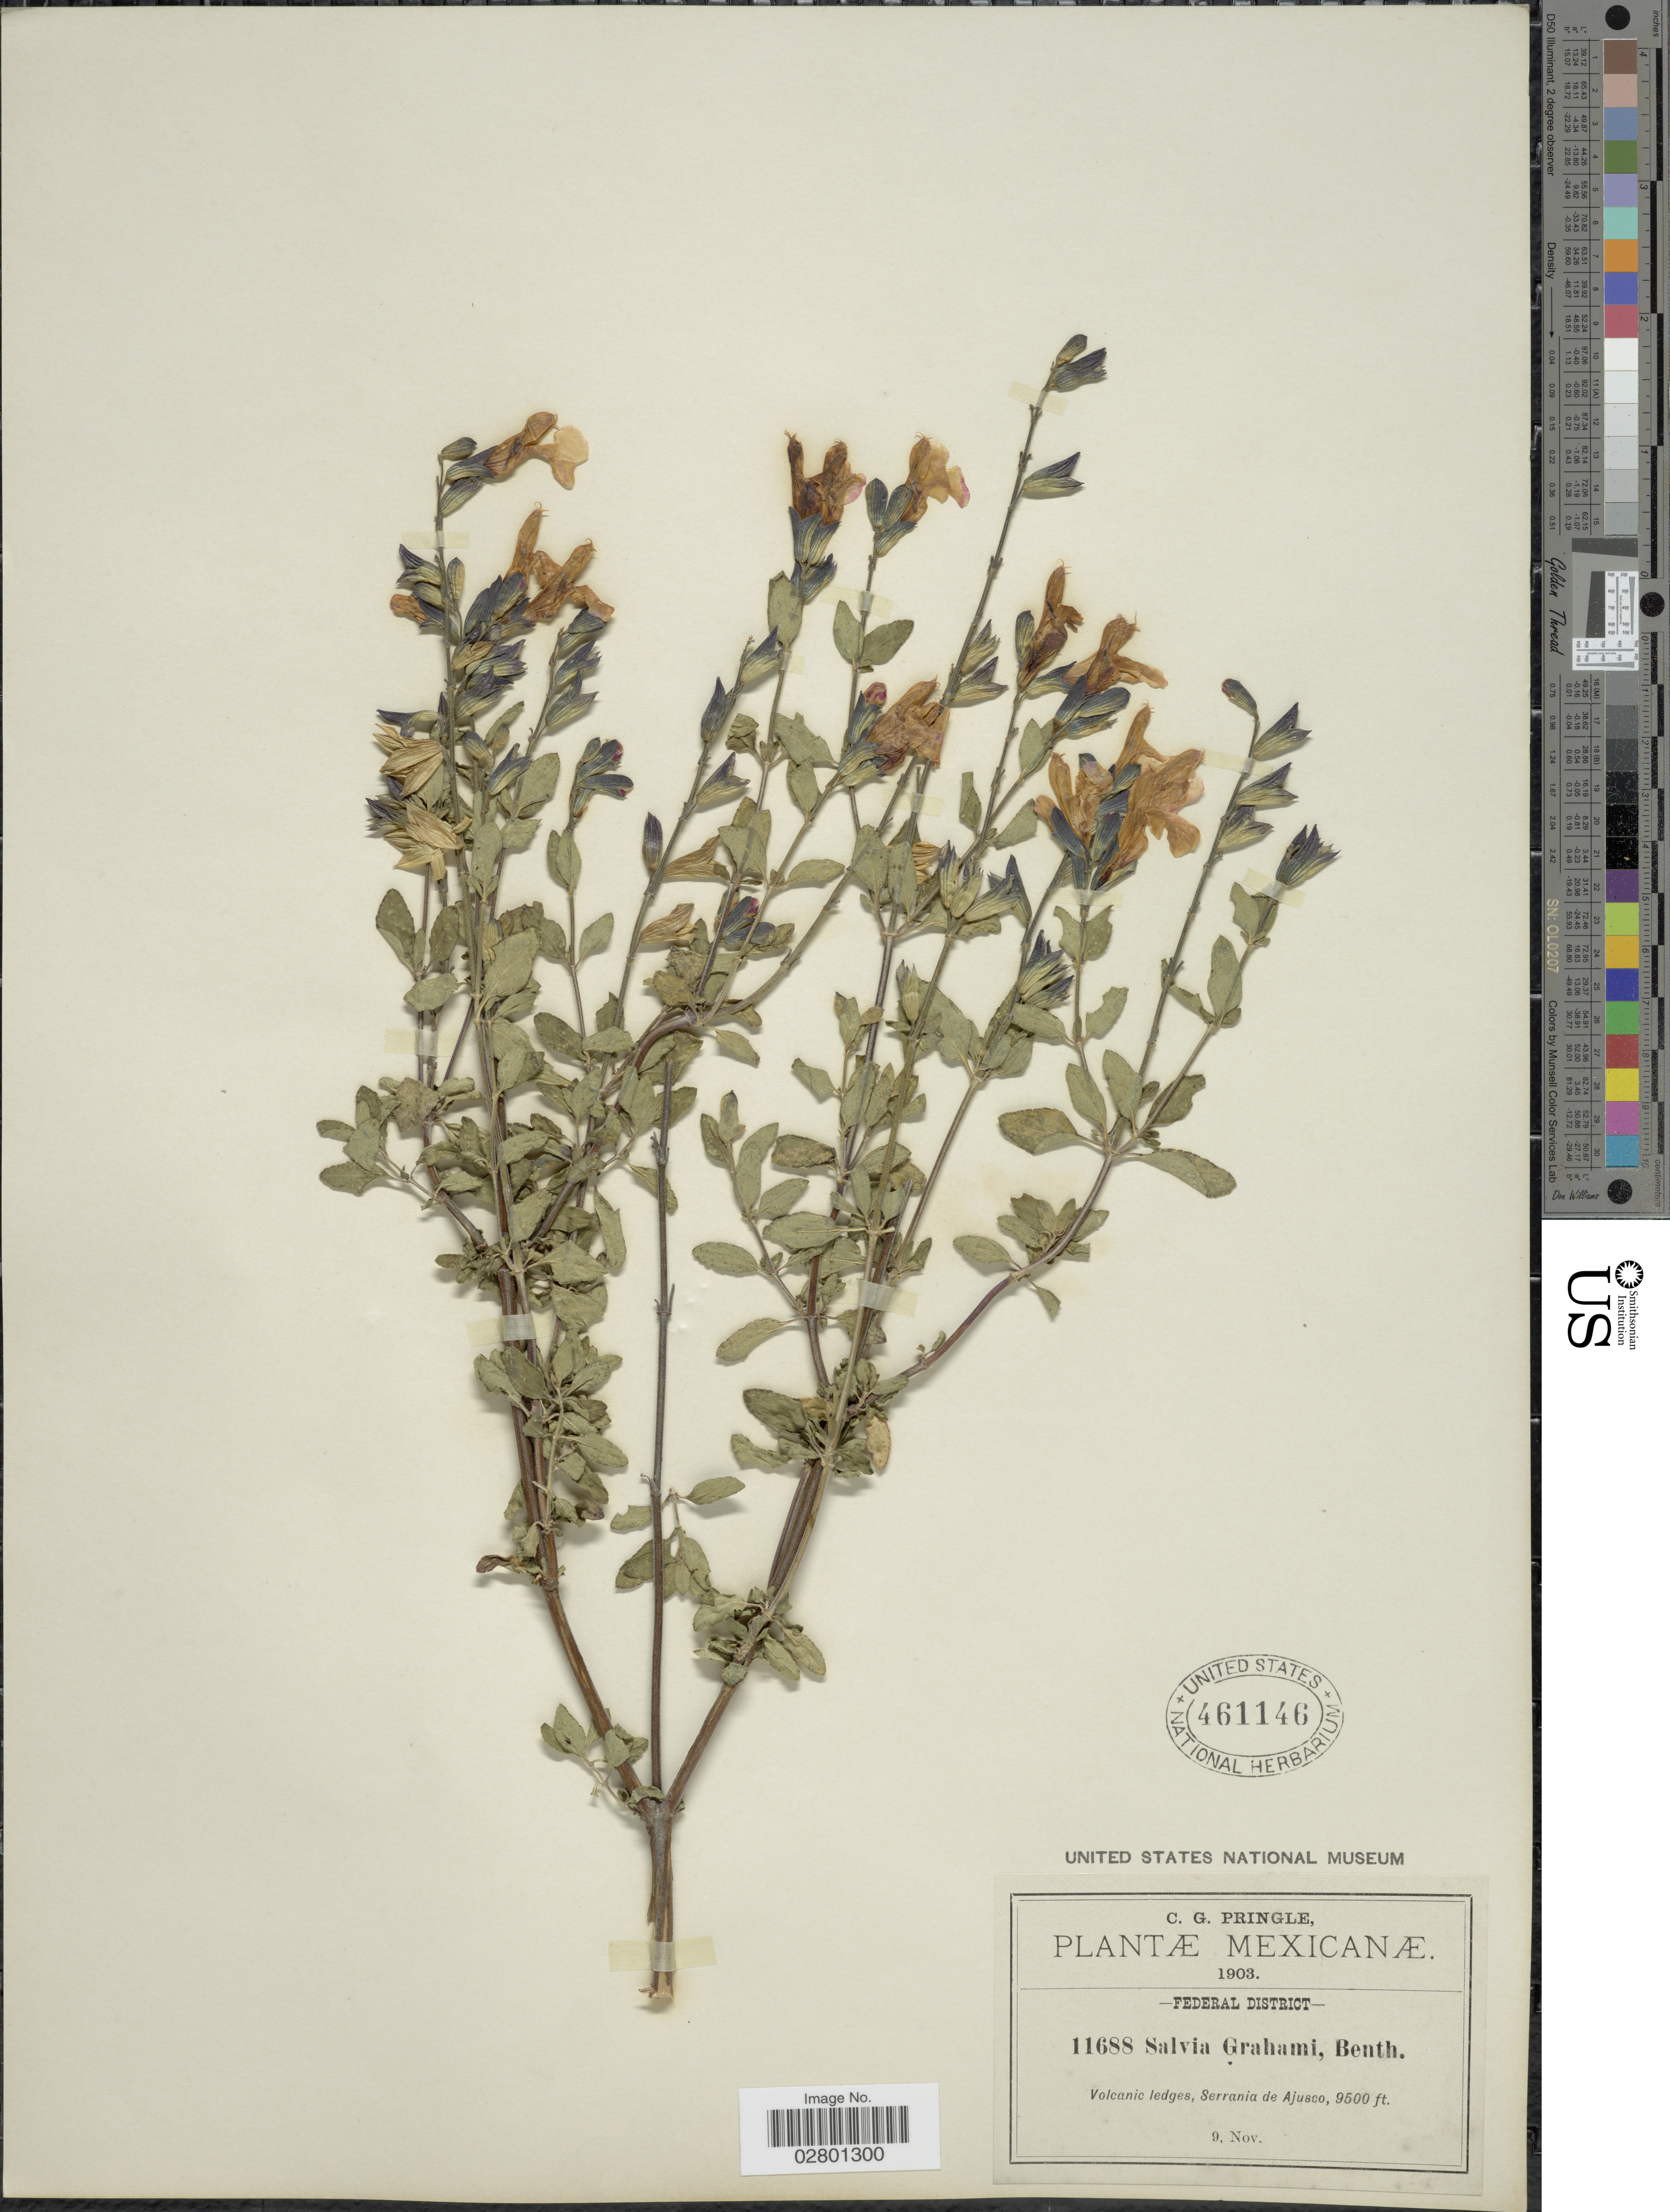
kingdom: Plantae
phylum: Tracheophyta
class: Magnoliopsida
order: Lamiales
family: Lamiaceae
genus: Salvia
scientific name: Salvia grahami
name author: Benth.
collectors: C. G. Pringle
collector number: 11688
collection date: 1903-11-09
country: Mexico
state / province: Distrito Federal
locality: Mexicanæ. Federal District. Volcanic ledges, Serrania de Ajusco.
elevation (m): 2896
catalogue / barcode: US 461146